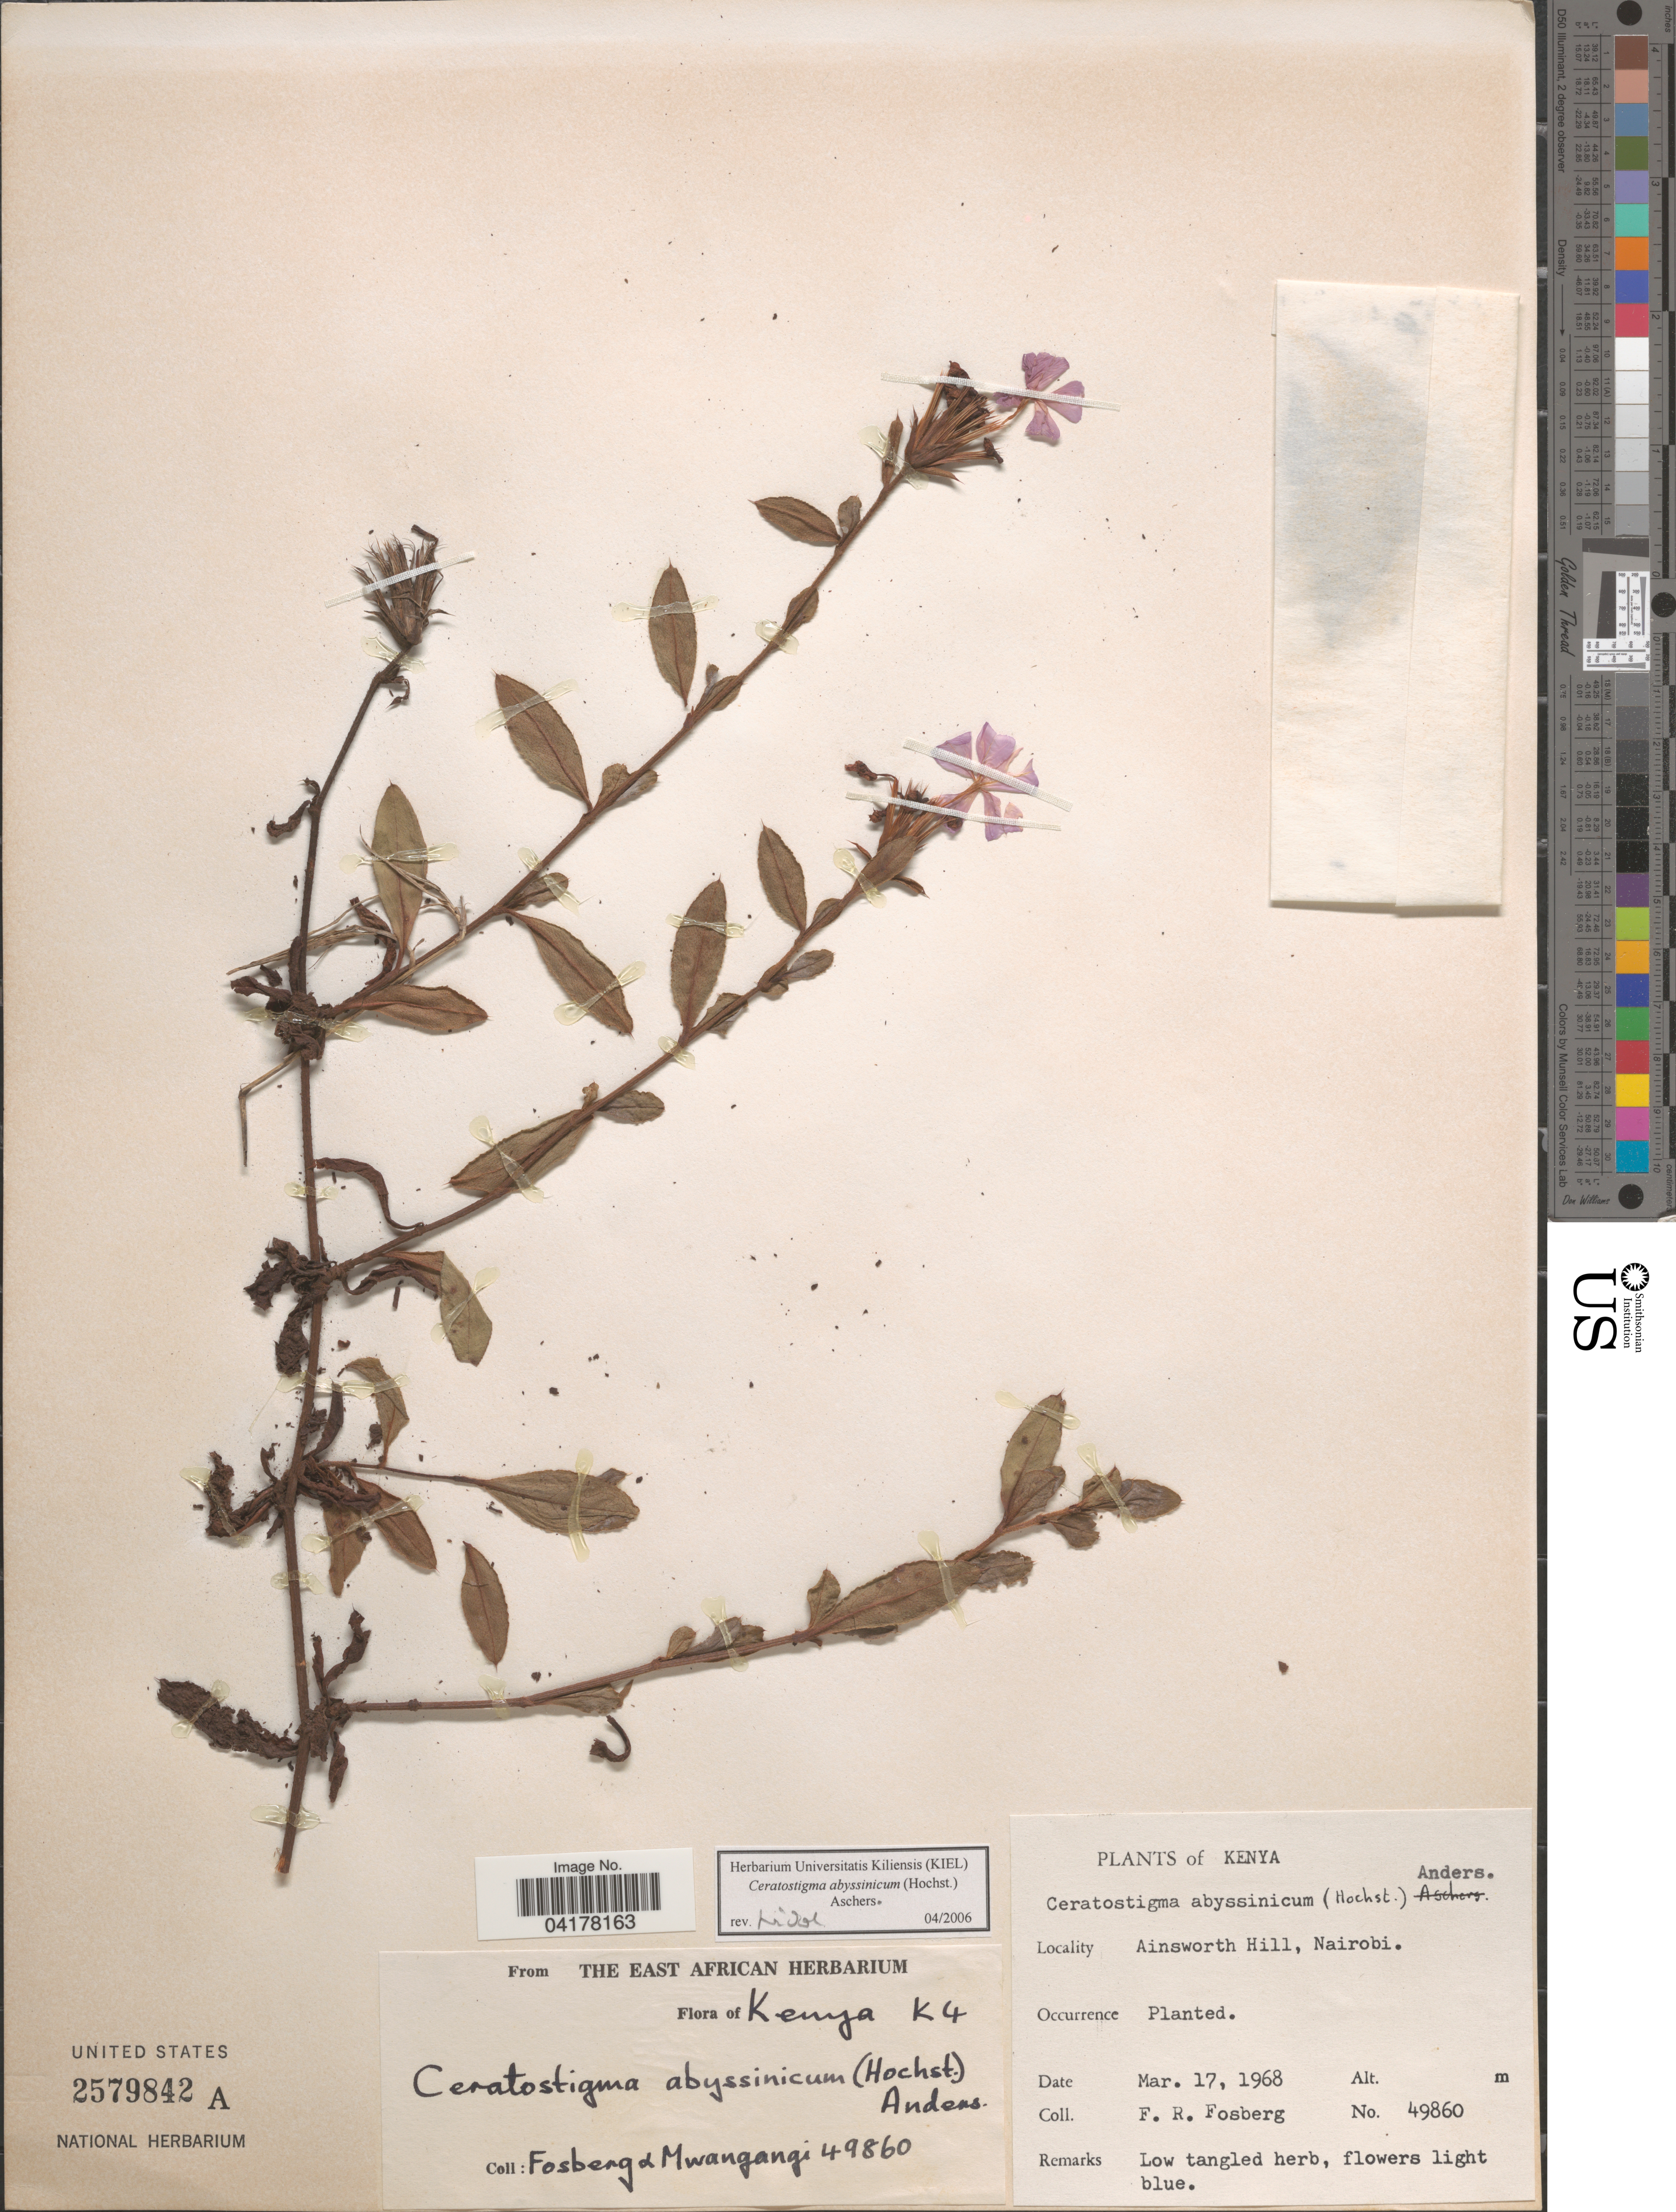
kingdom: Plantae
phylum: Tracheophyta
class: Magnoliopsida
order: Caryophyllales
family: Plumbaginaceae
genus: Ceratostigma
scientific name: Ceratostigma abyssinicum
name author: (Hochst.) Asch.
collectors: F. R. Fosberg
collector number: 49860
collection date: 1968-03-17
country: Kenya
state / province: Nairobi Area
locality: Ainsworth Hill, Nairobi. Planted [unsure placement].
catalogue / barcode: US 2579842A